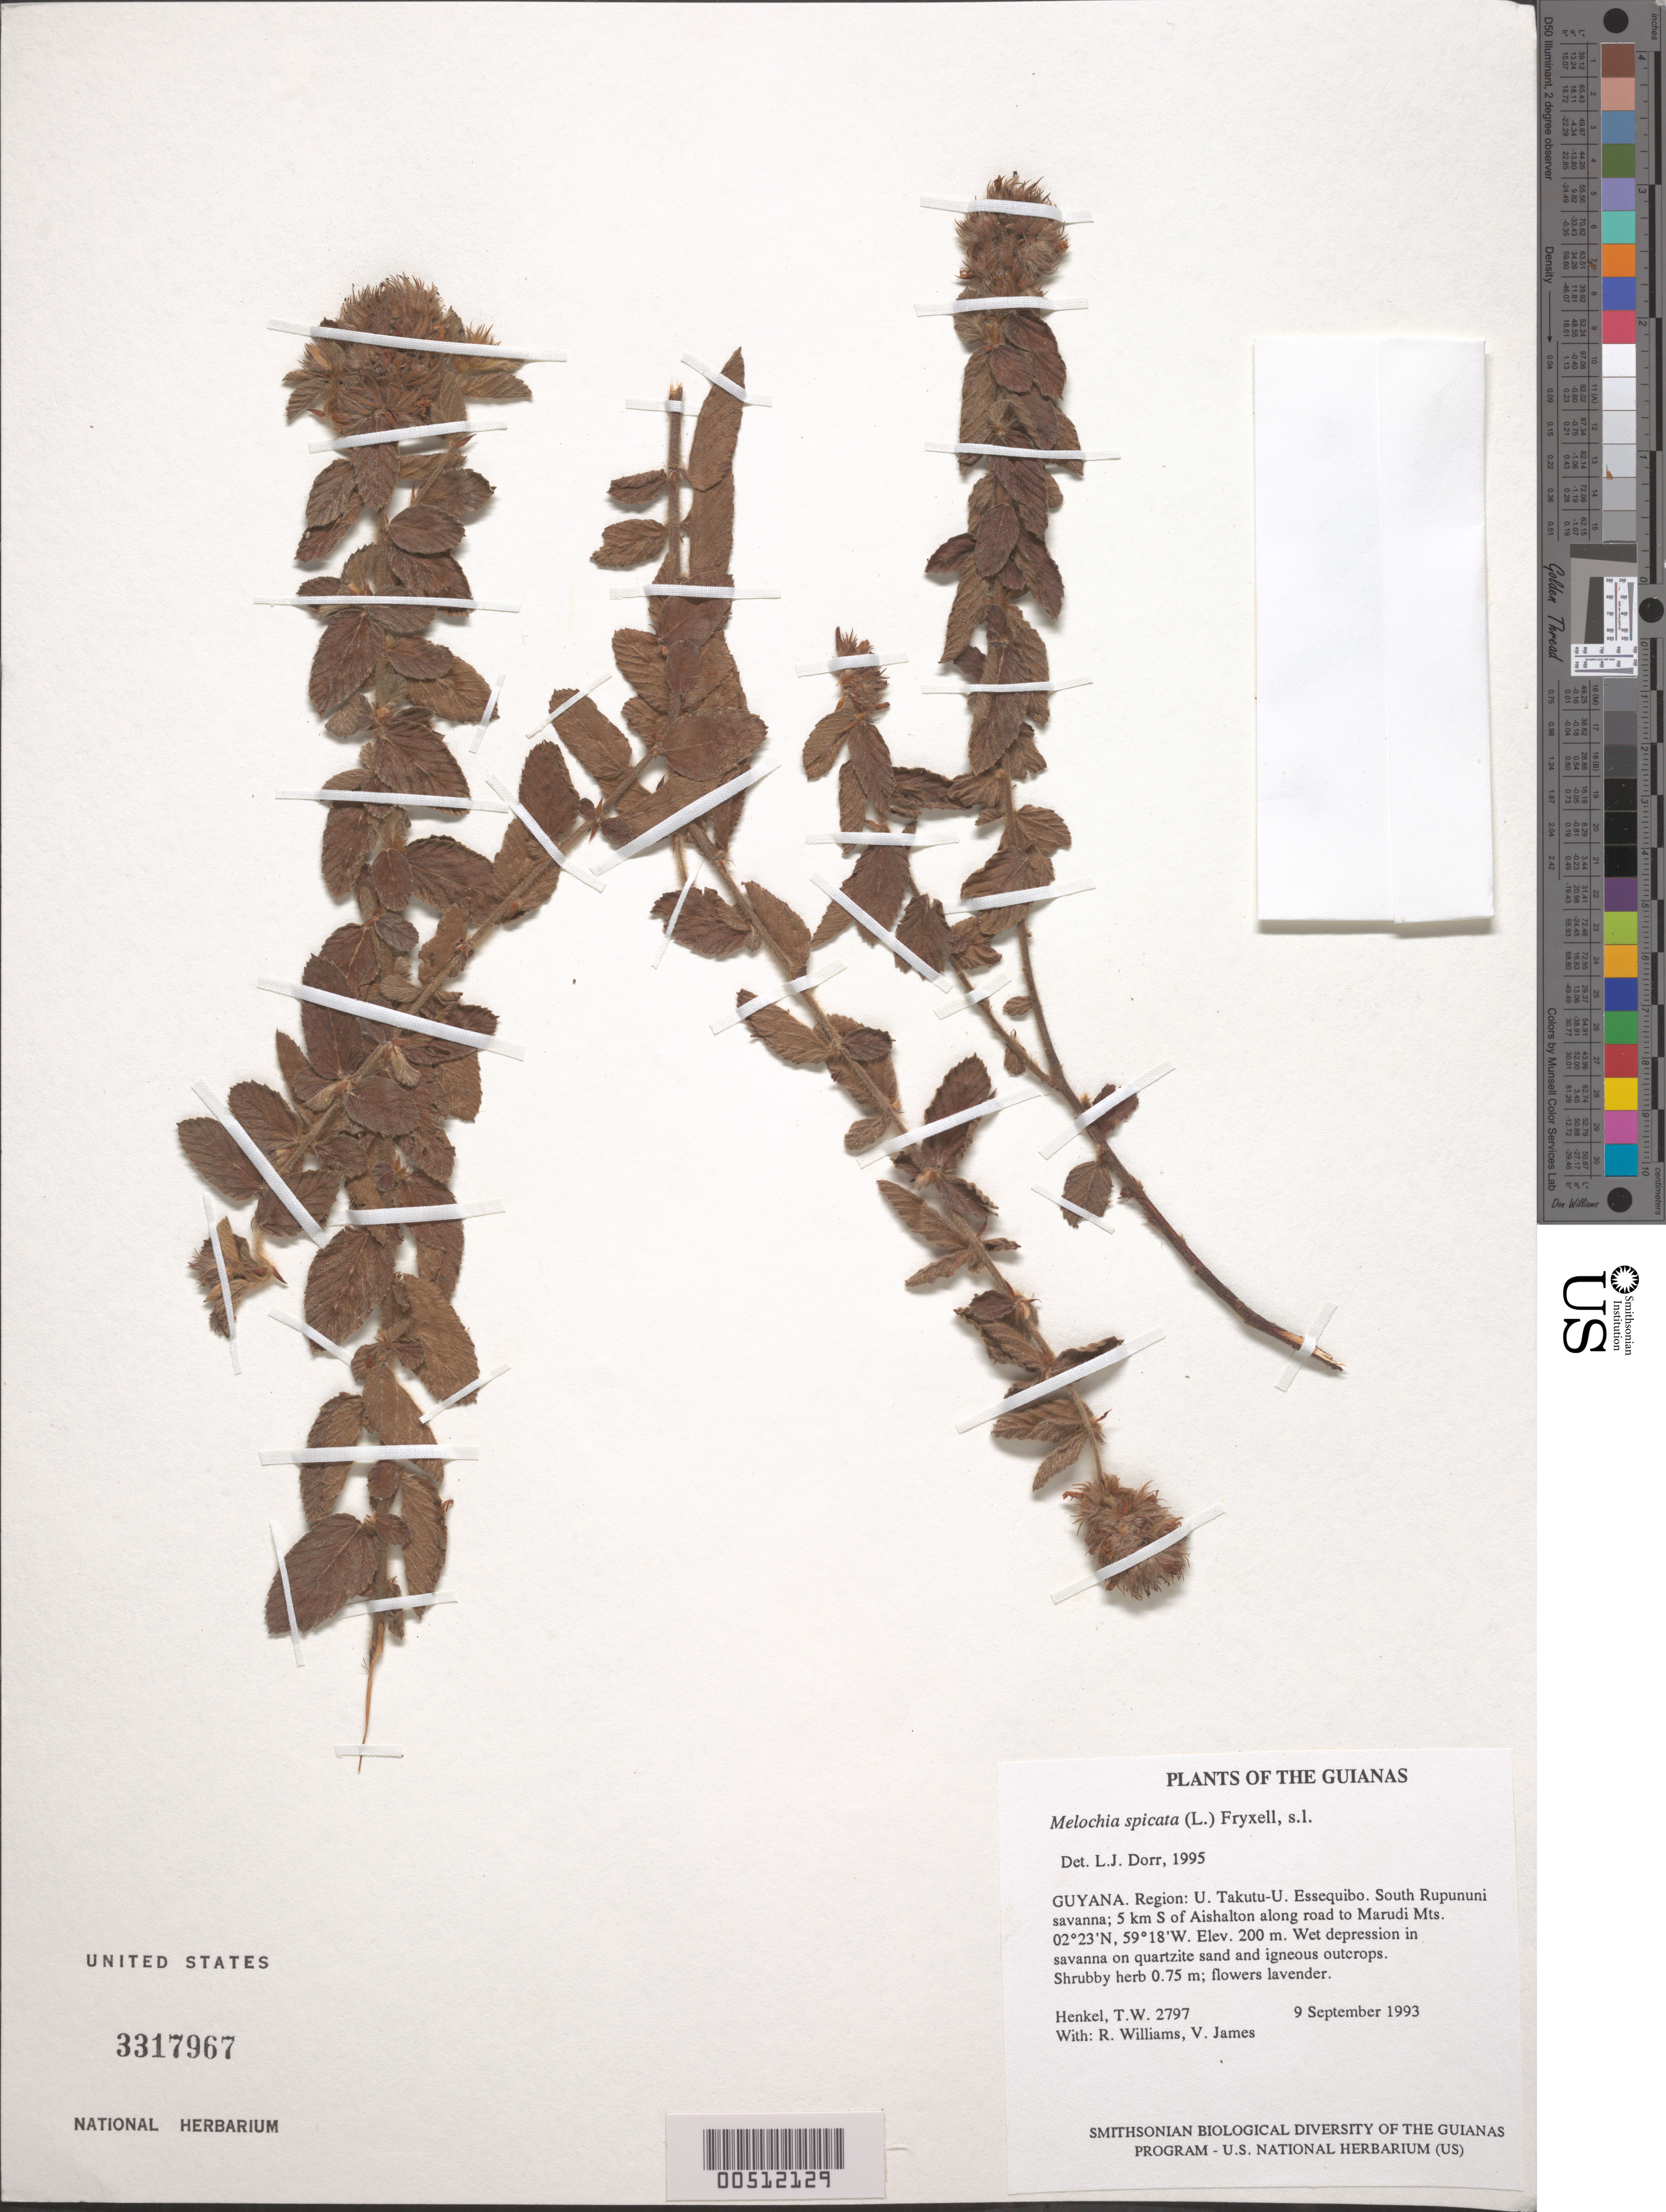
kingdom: Plantae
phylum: Tracheophyta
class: Magnoliopsida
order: Malvales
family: Malvaceae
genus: Melochia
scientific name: Melochia spicata var. spicata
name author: (L.) Fryxell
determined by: Dorr, L. J., (BOT), Smithsonian Institution - National Museum of Natural History (UNITED STATES)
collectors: T. Henkel, R. Williams & V. James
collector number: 2797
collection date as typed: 9 September 1993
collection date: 1993-09-09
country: Guyana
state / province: U. Takutu-U. Essequibo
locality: South Rupununi savanna; 5 km S of Aishalton along road to Marudi Mts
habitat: Wet depression in savanna on quartzite sand and igneous outcrops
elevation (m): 200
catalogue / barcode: US 3317967